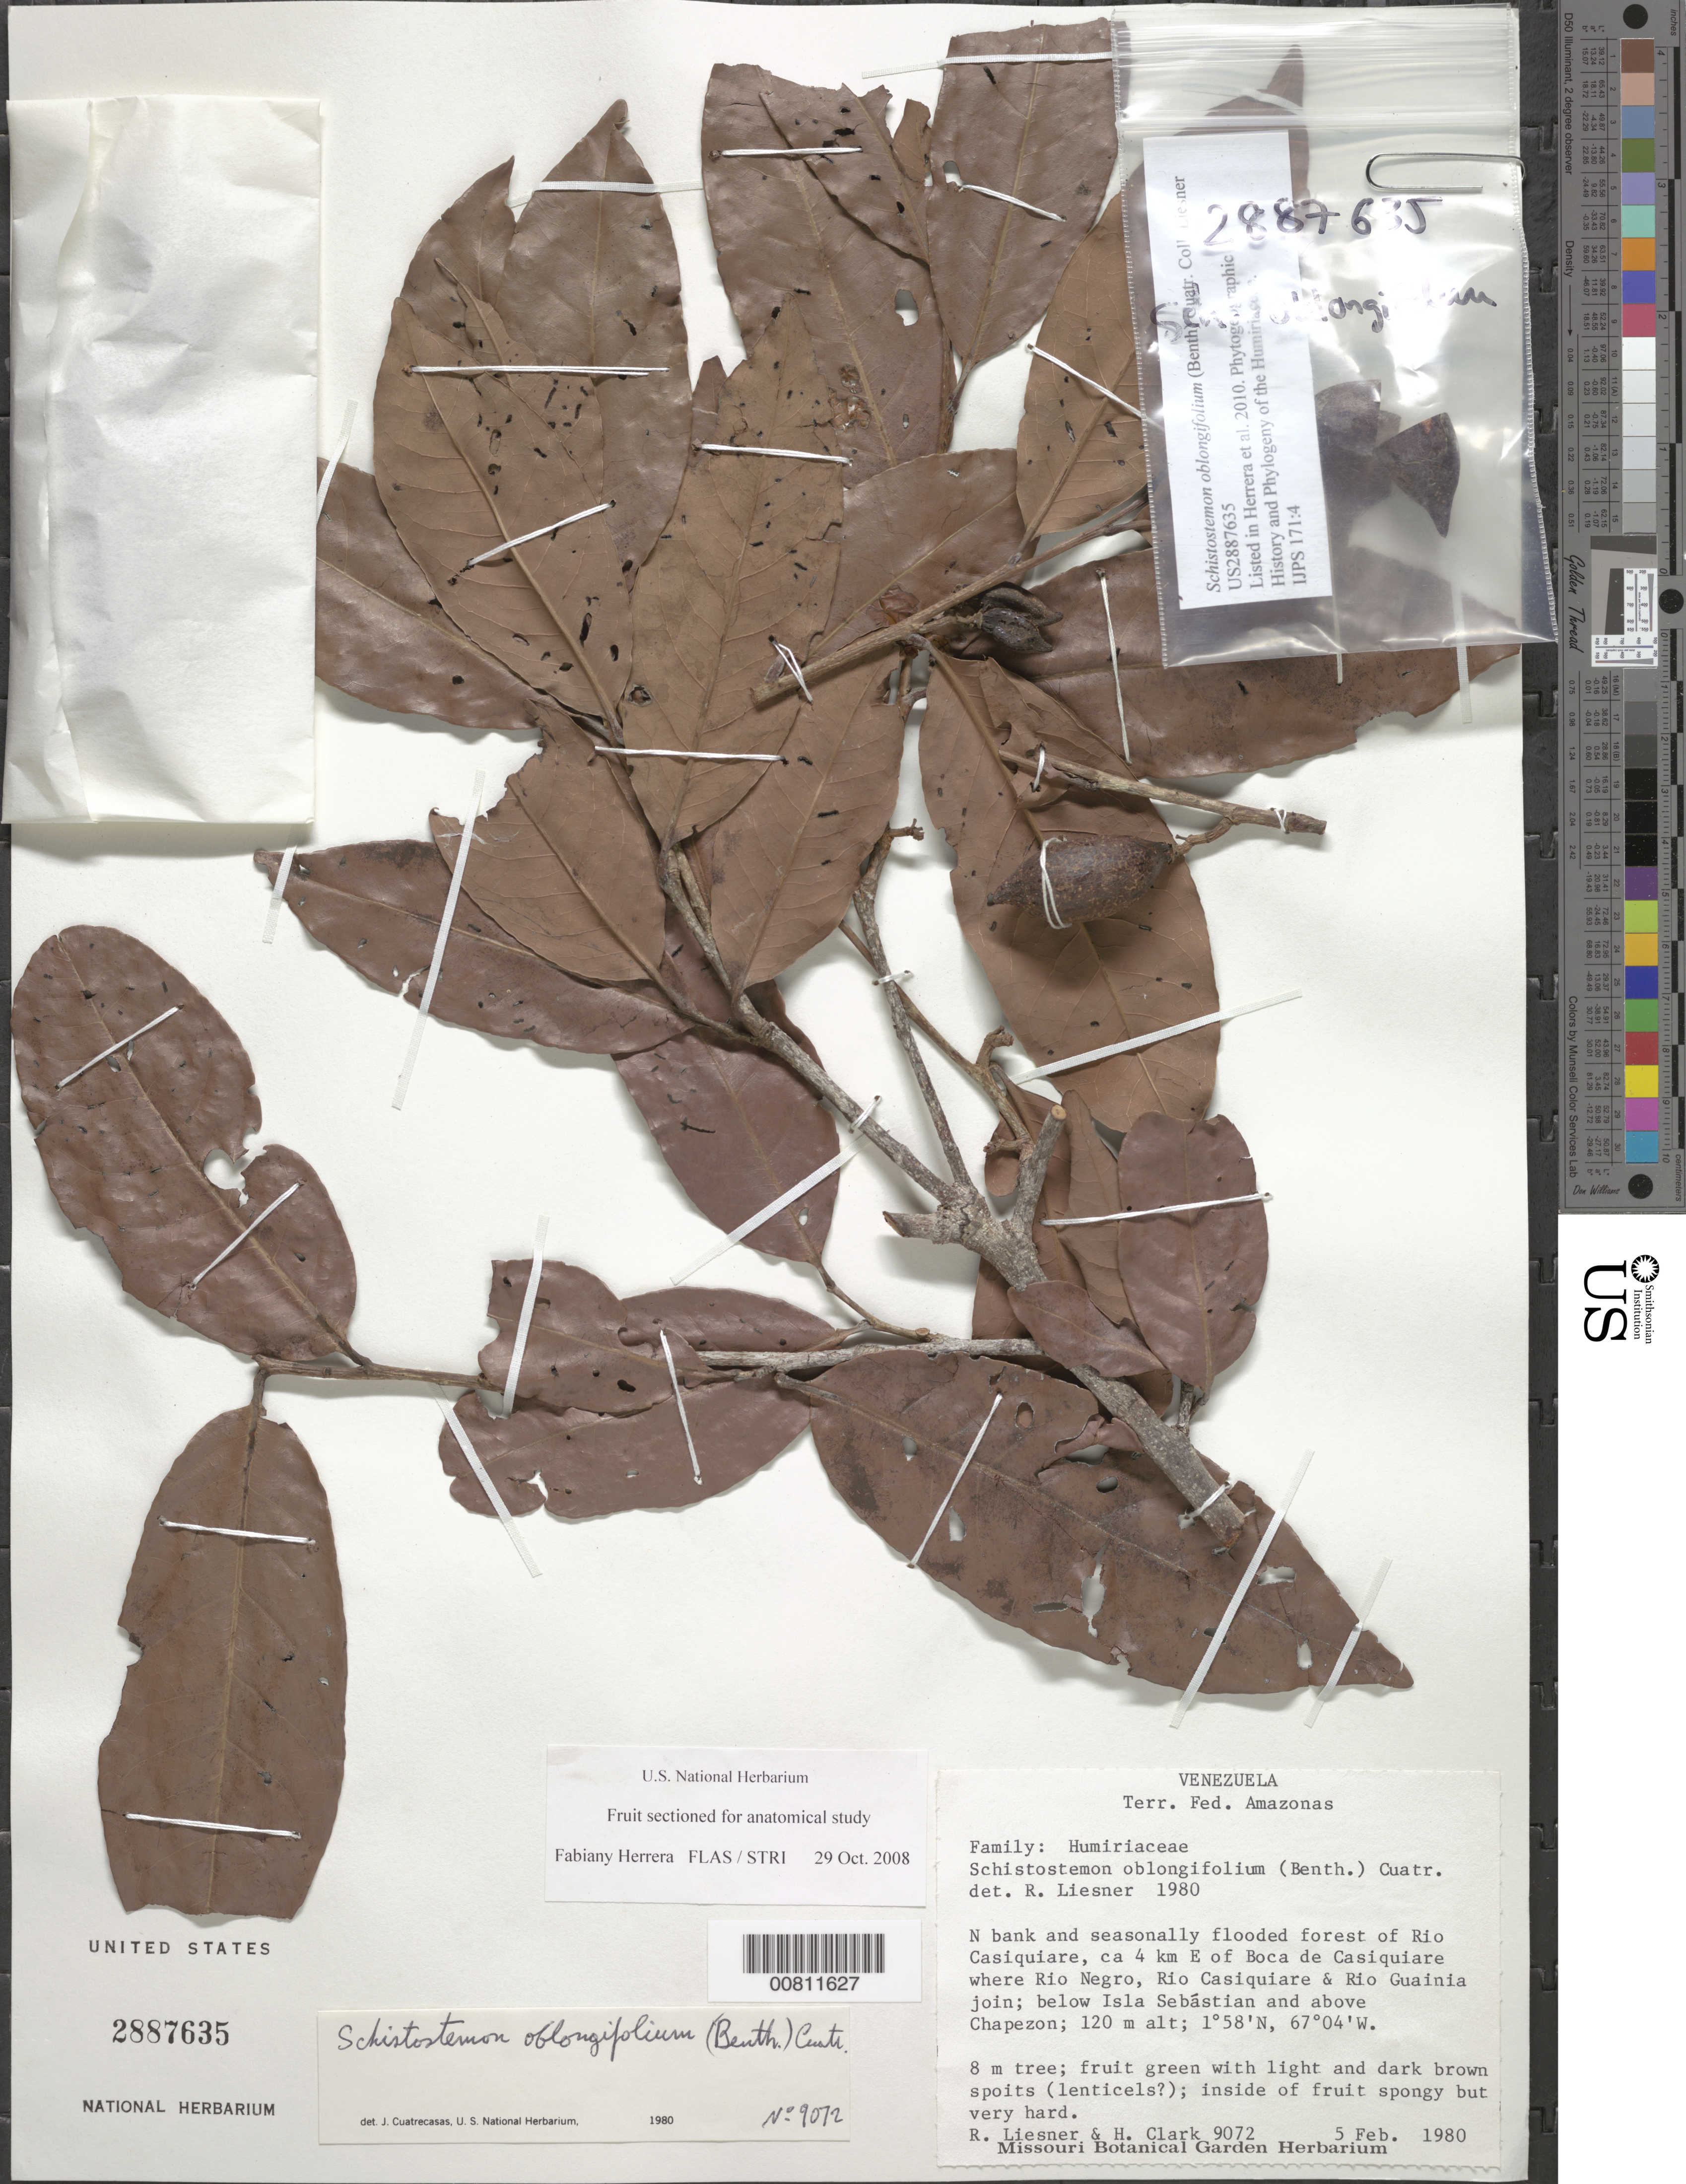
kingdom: Plantae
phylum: Tracheophyta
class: Magnoliopsida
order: Malpighiales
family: Humiriaceae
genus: Schistostemon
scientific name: Schistostemon oblongifolius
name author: (Benth.) Cuatrec.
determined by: Cuatrecasas, J.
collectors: R. L. Liesner & H. L. Clark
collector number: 9072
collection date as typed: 5-Feb-80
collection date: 1980-02-05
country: Venezuela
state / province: Amazonas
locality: Río Casiquiare, ca. 4 km E of, where Río Negro, Río Casiquiare & Río Guainia join; below Isla Sebástian and above Chapezon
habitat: N bank and seasonally flooded forest of river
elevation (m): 120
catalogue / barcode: US 2887635